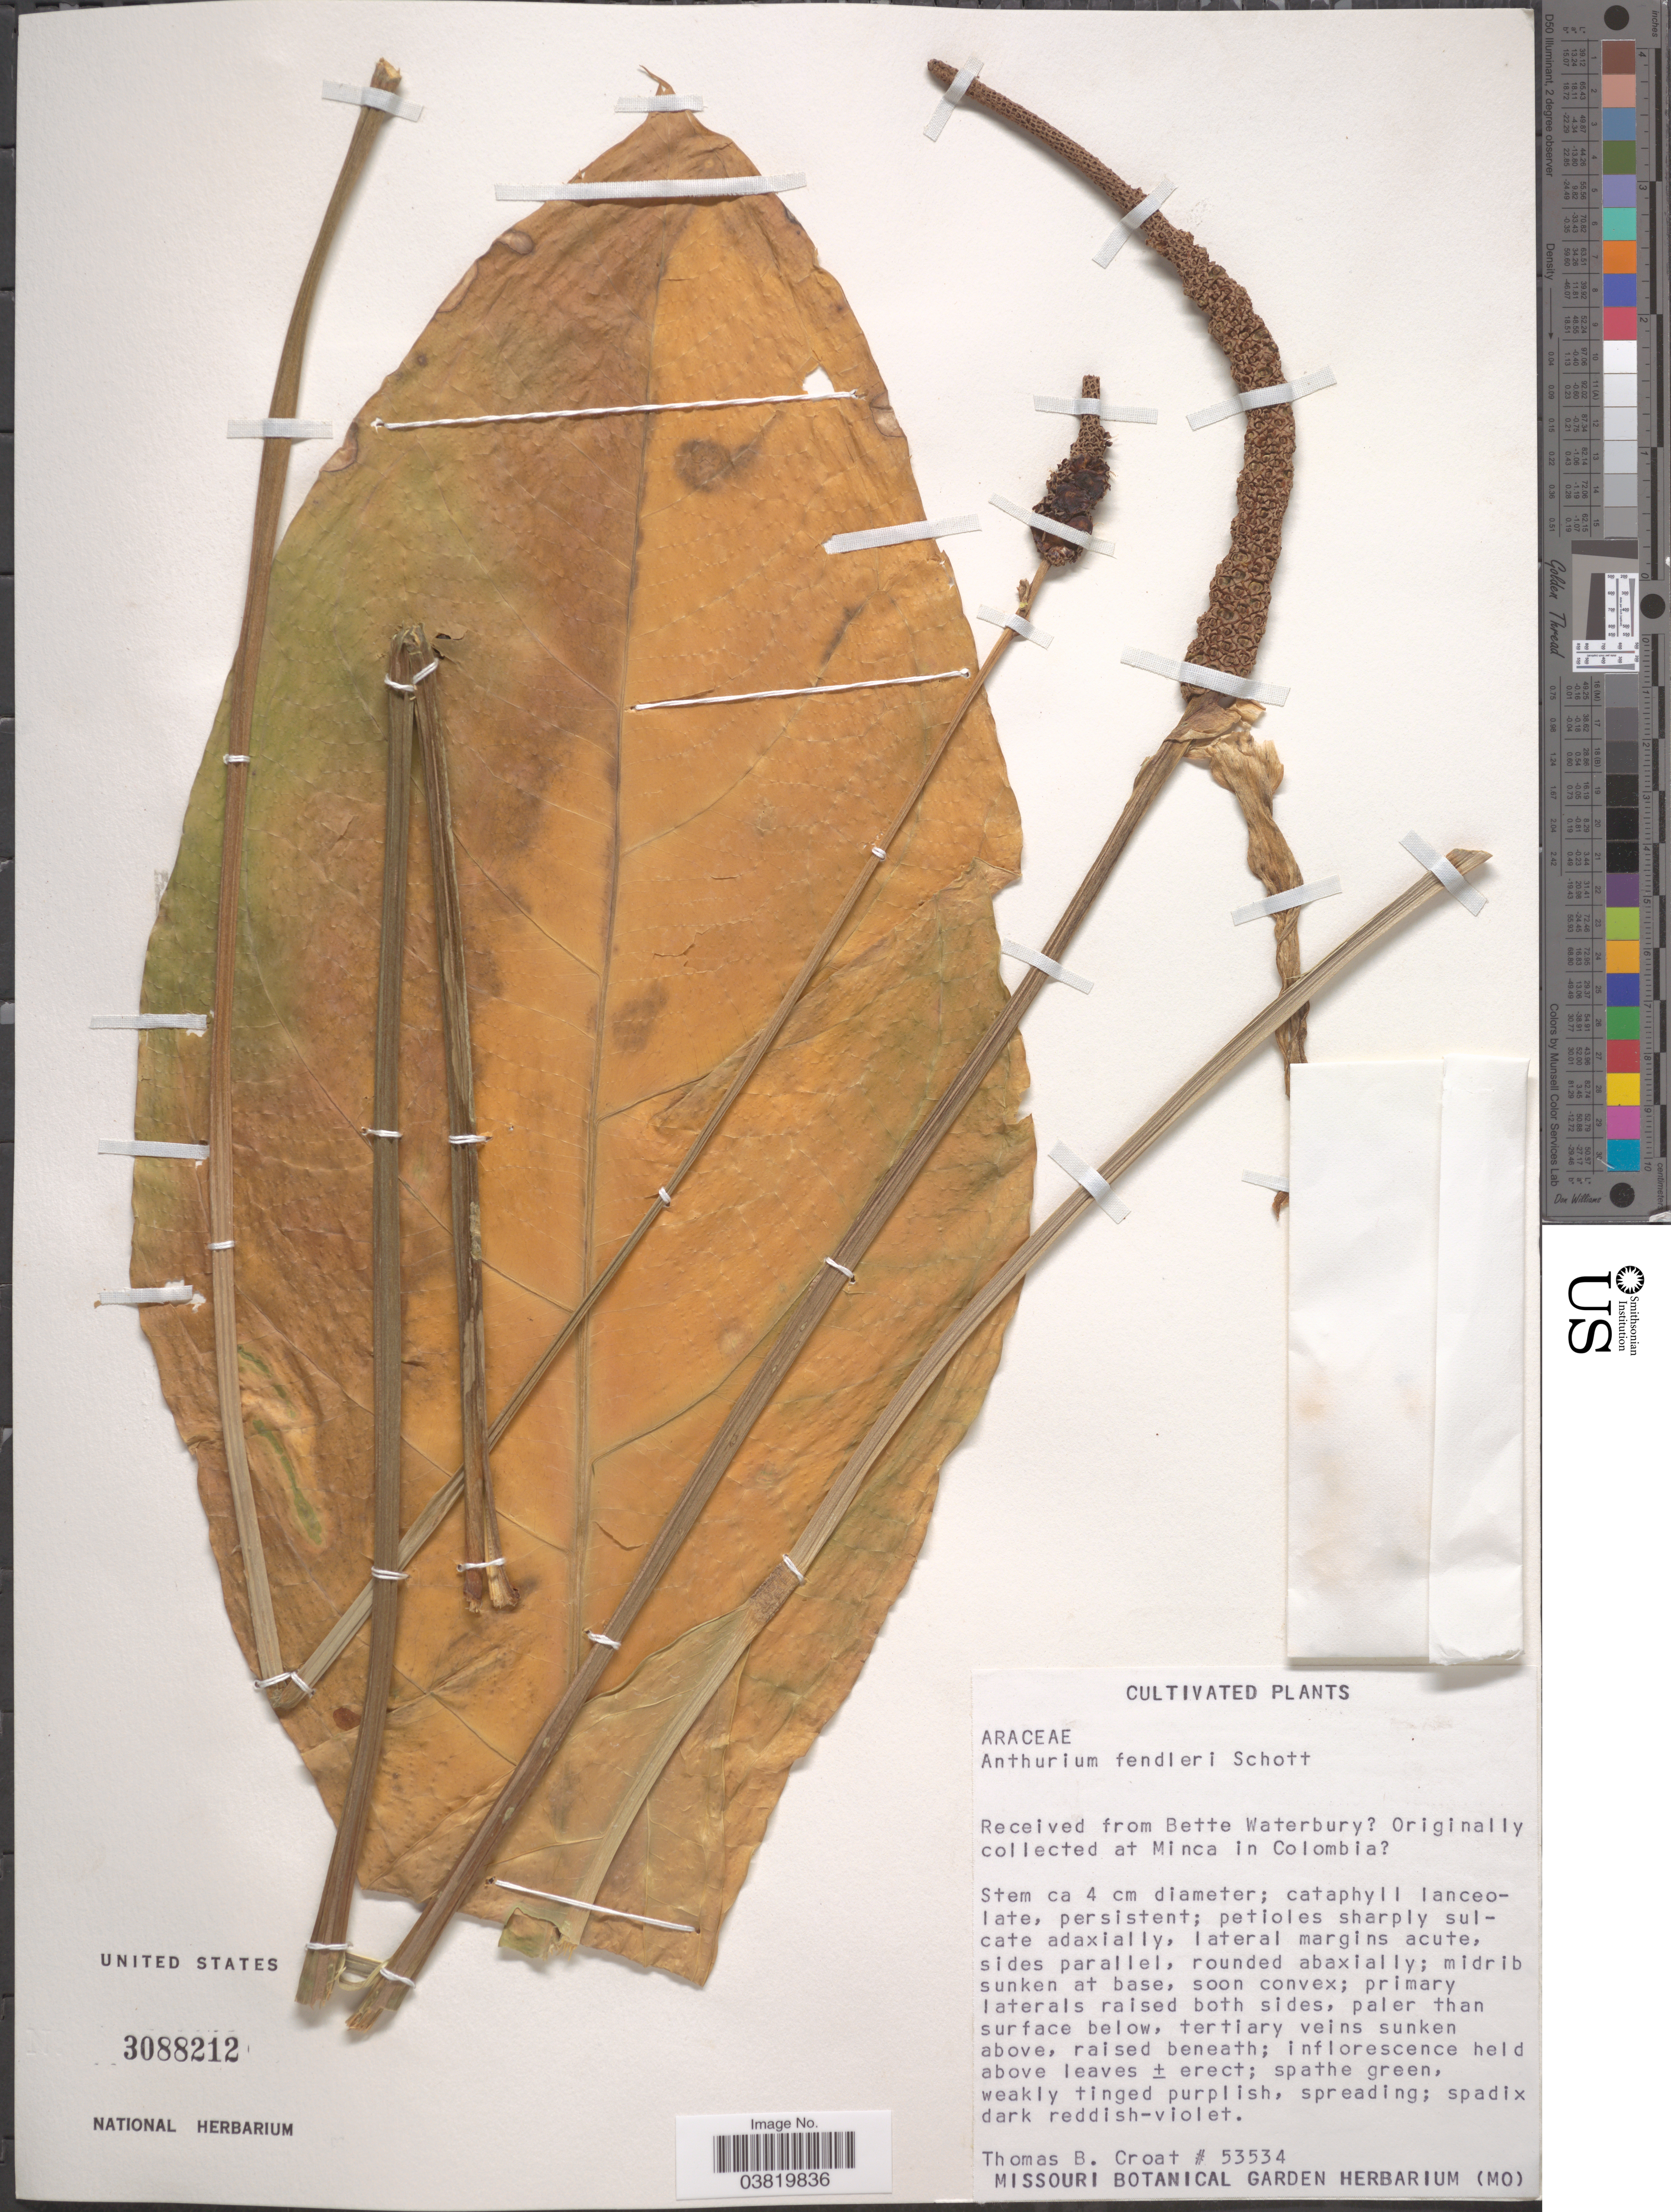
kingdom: Plantae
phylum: Tracheophyta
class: Liliopsida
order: Alismatales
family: Araceae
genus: Anthurium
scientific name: Anthurium fendleri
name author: Schott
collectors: T. B. Croat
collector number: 53534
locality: Received from Bette Waterbury [unsure placement].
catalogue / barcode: US 3088212